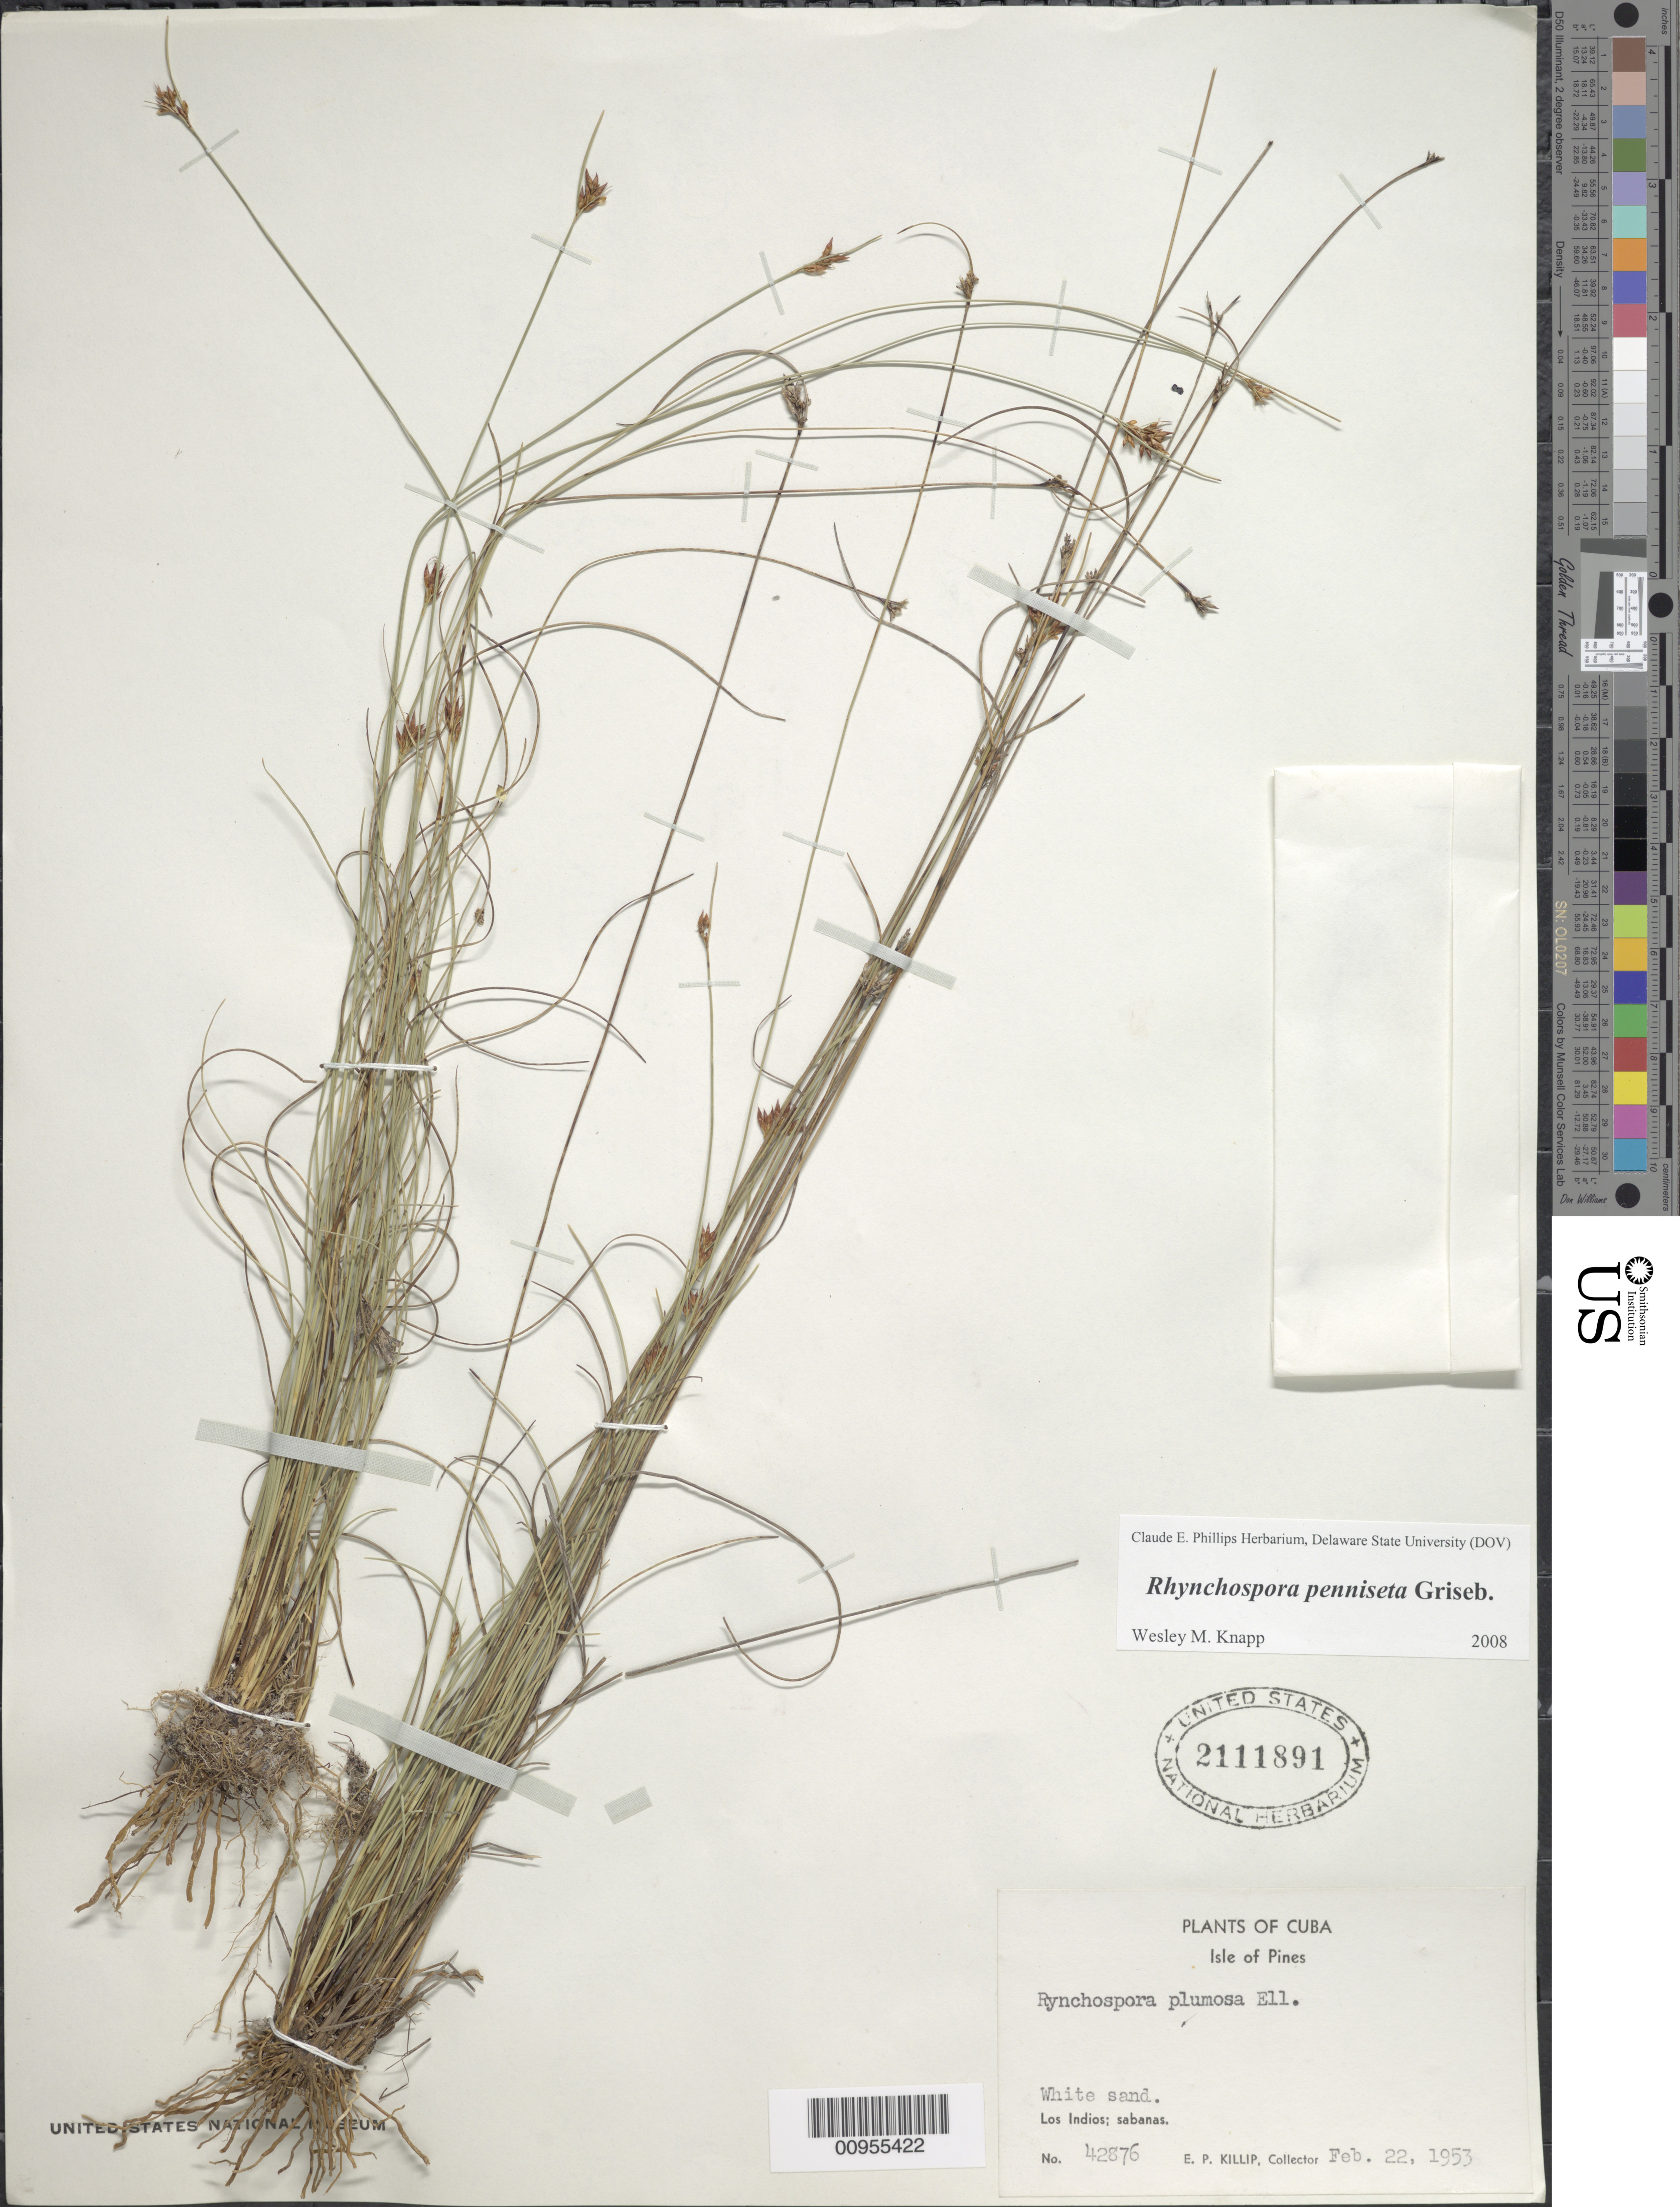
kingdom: Plantae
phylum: Tracheophyta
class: Liliopsida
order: Poales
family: Cyperaceae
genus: Rhynchospora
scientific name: Rhynchospora penniseta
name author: Griseb.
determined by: Knapp, W. M.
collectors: E. P. Killip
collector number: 42876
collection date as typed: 22 Feb 1953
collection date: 1953-02-22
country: Cuba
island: Isla de la Juventud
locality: Los Indios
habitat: White sand sabanas.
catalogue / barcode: US 2111891